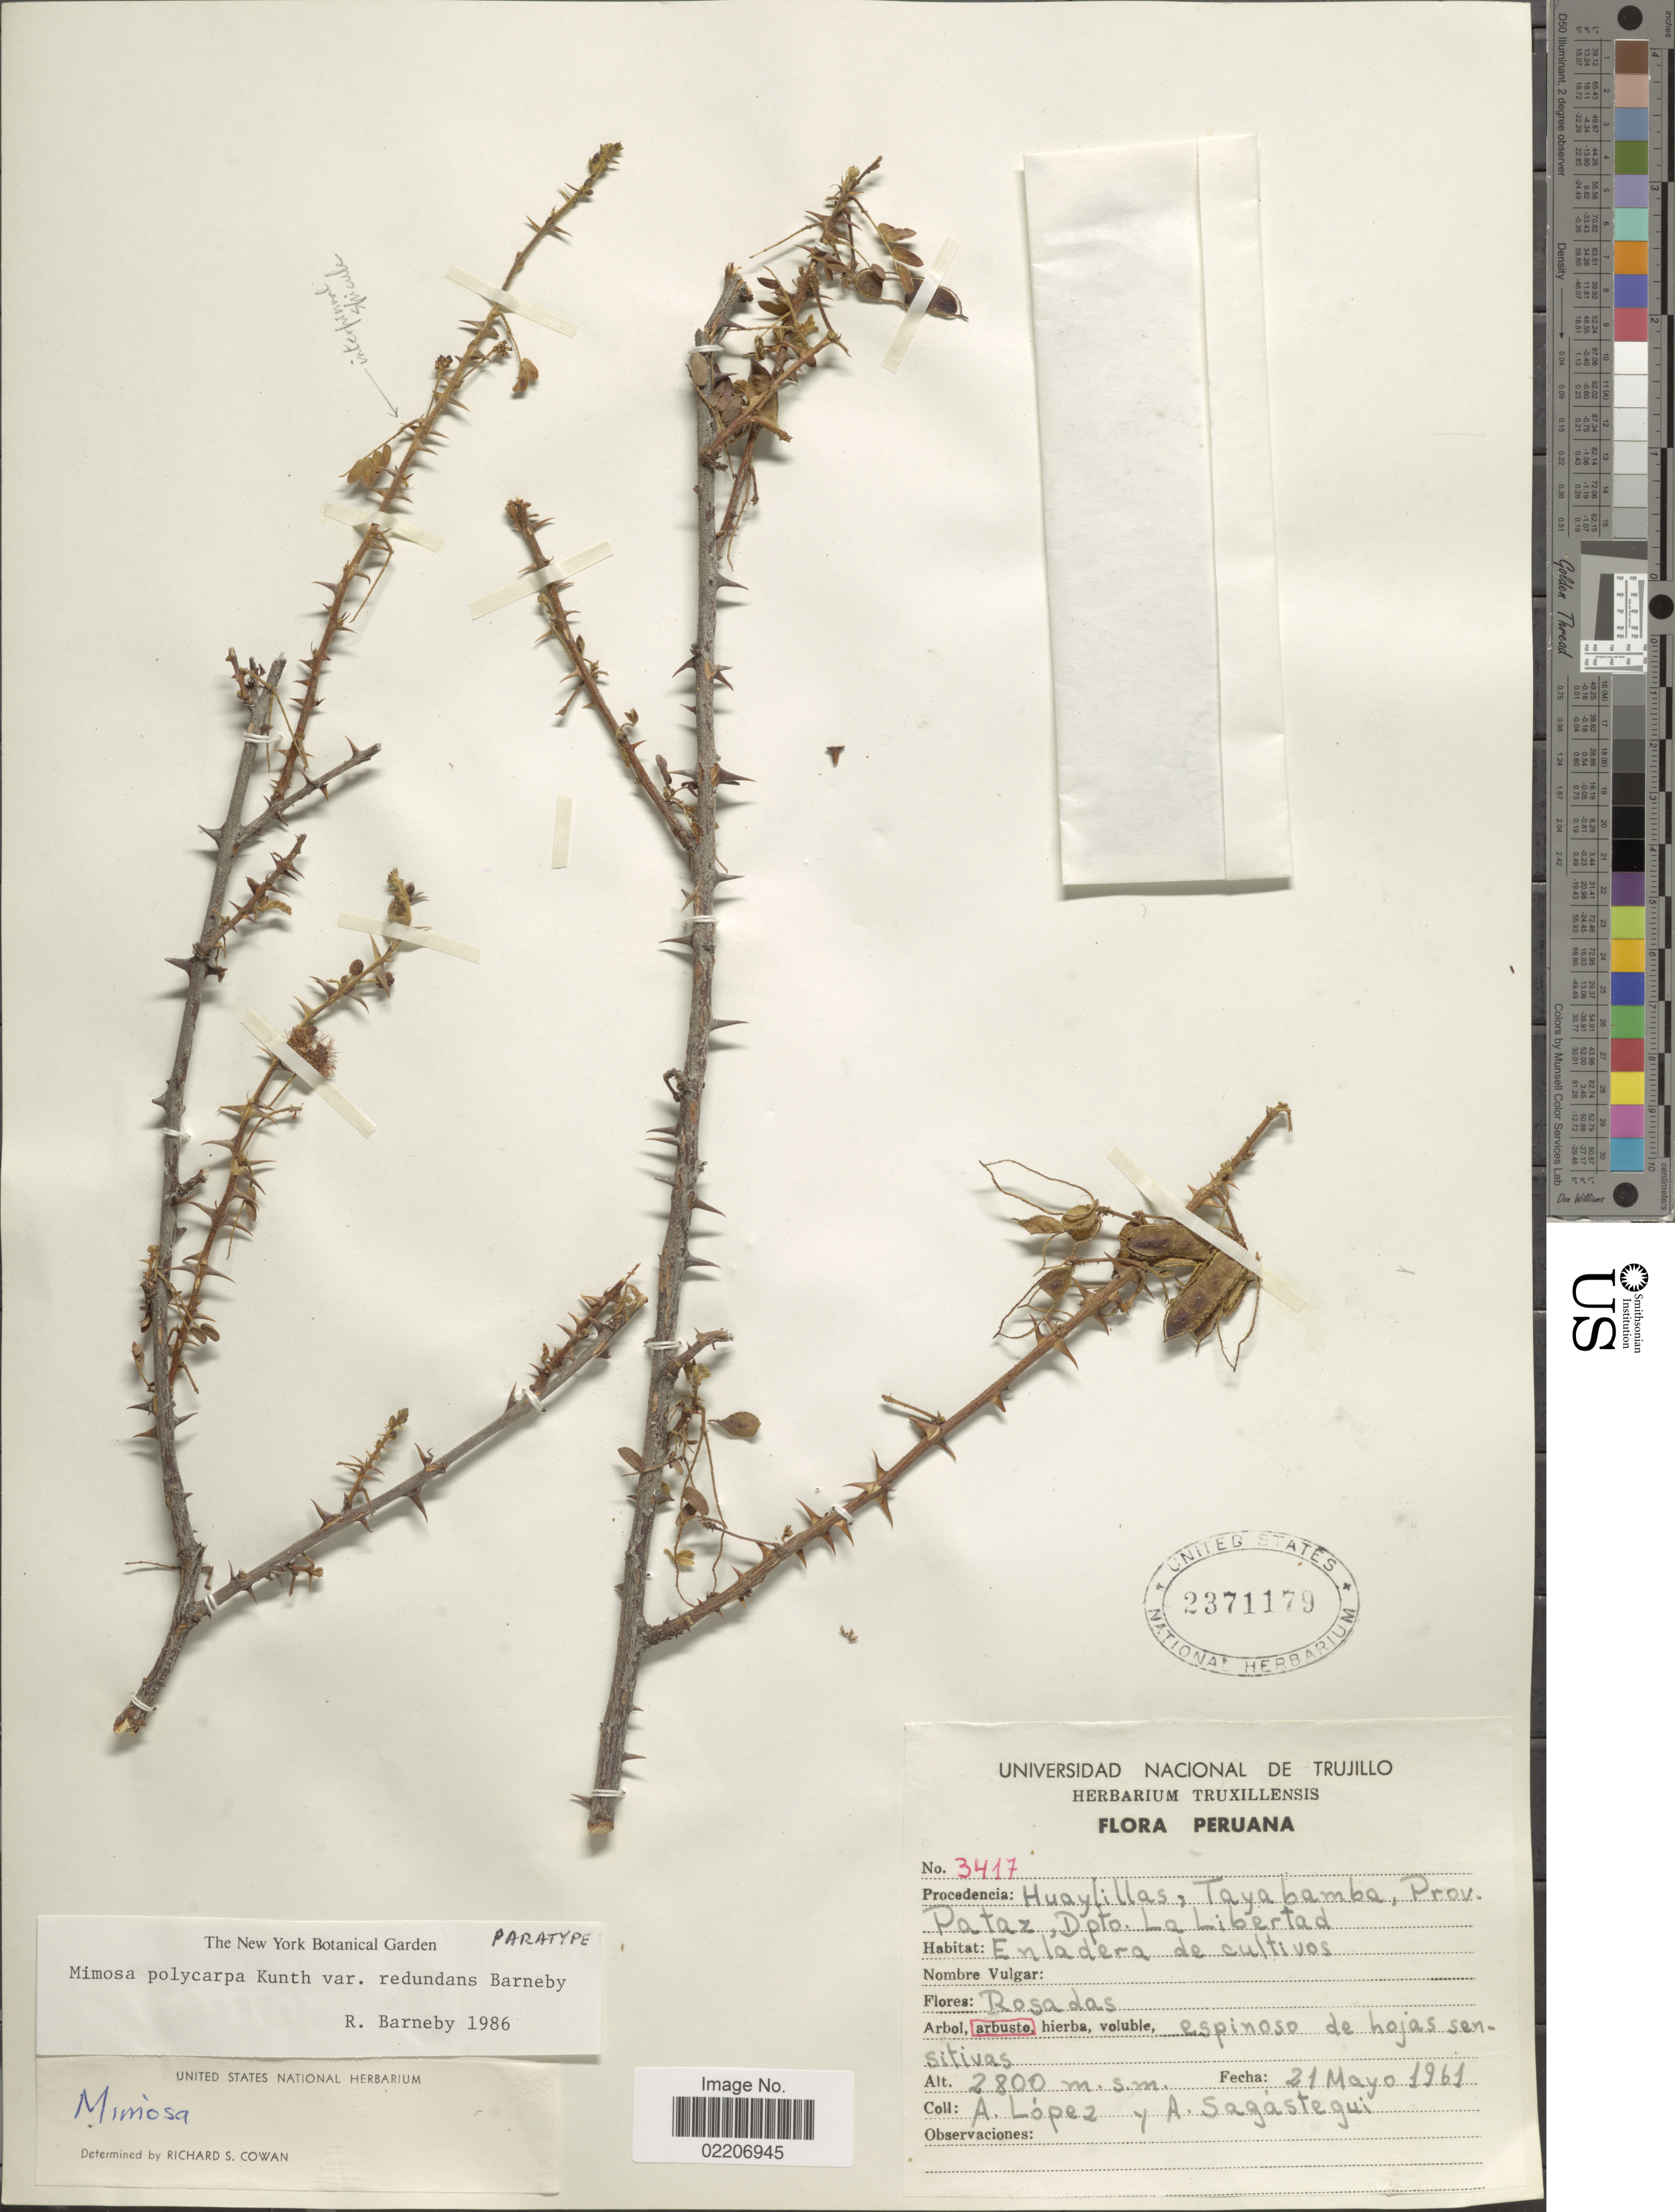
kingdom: Plantae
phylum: Tracheophyta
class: Magnoliopsida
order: Fabales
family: Fabaceae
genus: Mimosa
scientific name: Mimosa polycarpa var. redundans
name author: Barneby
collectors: A. López & A. Sagástequi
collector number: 3417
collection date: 1961-05-21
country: Peru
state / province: La Libertad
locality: Huaylillas, Tayabamba, Prov. Pataz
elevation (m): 2800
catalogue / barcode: US 2371179